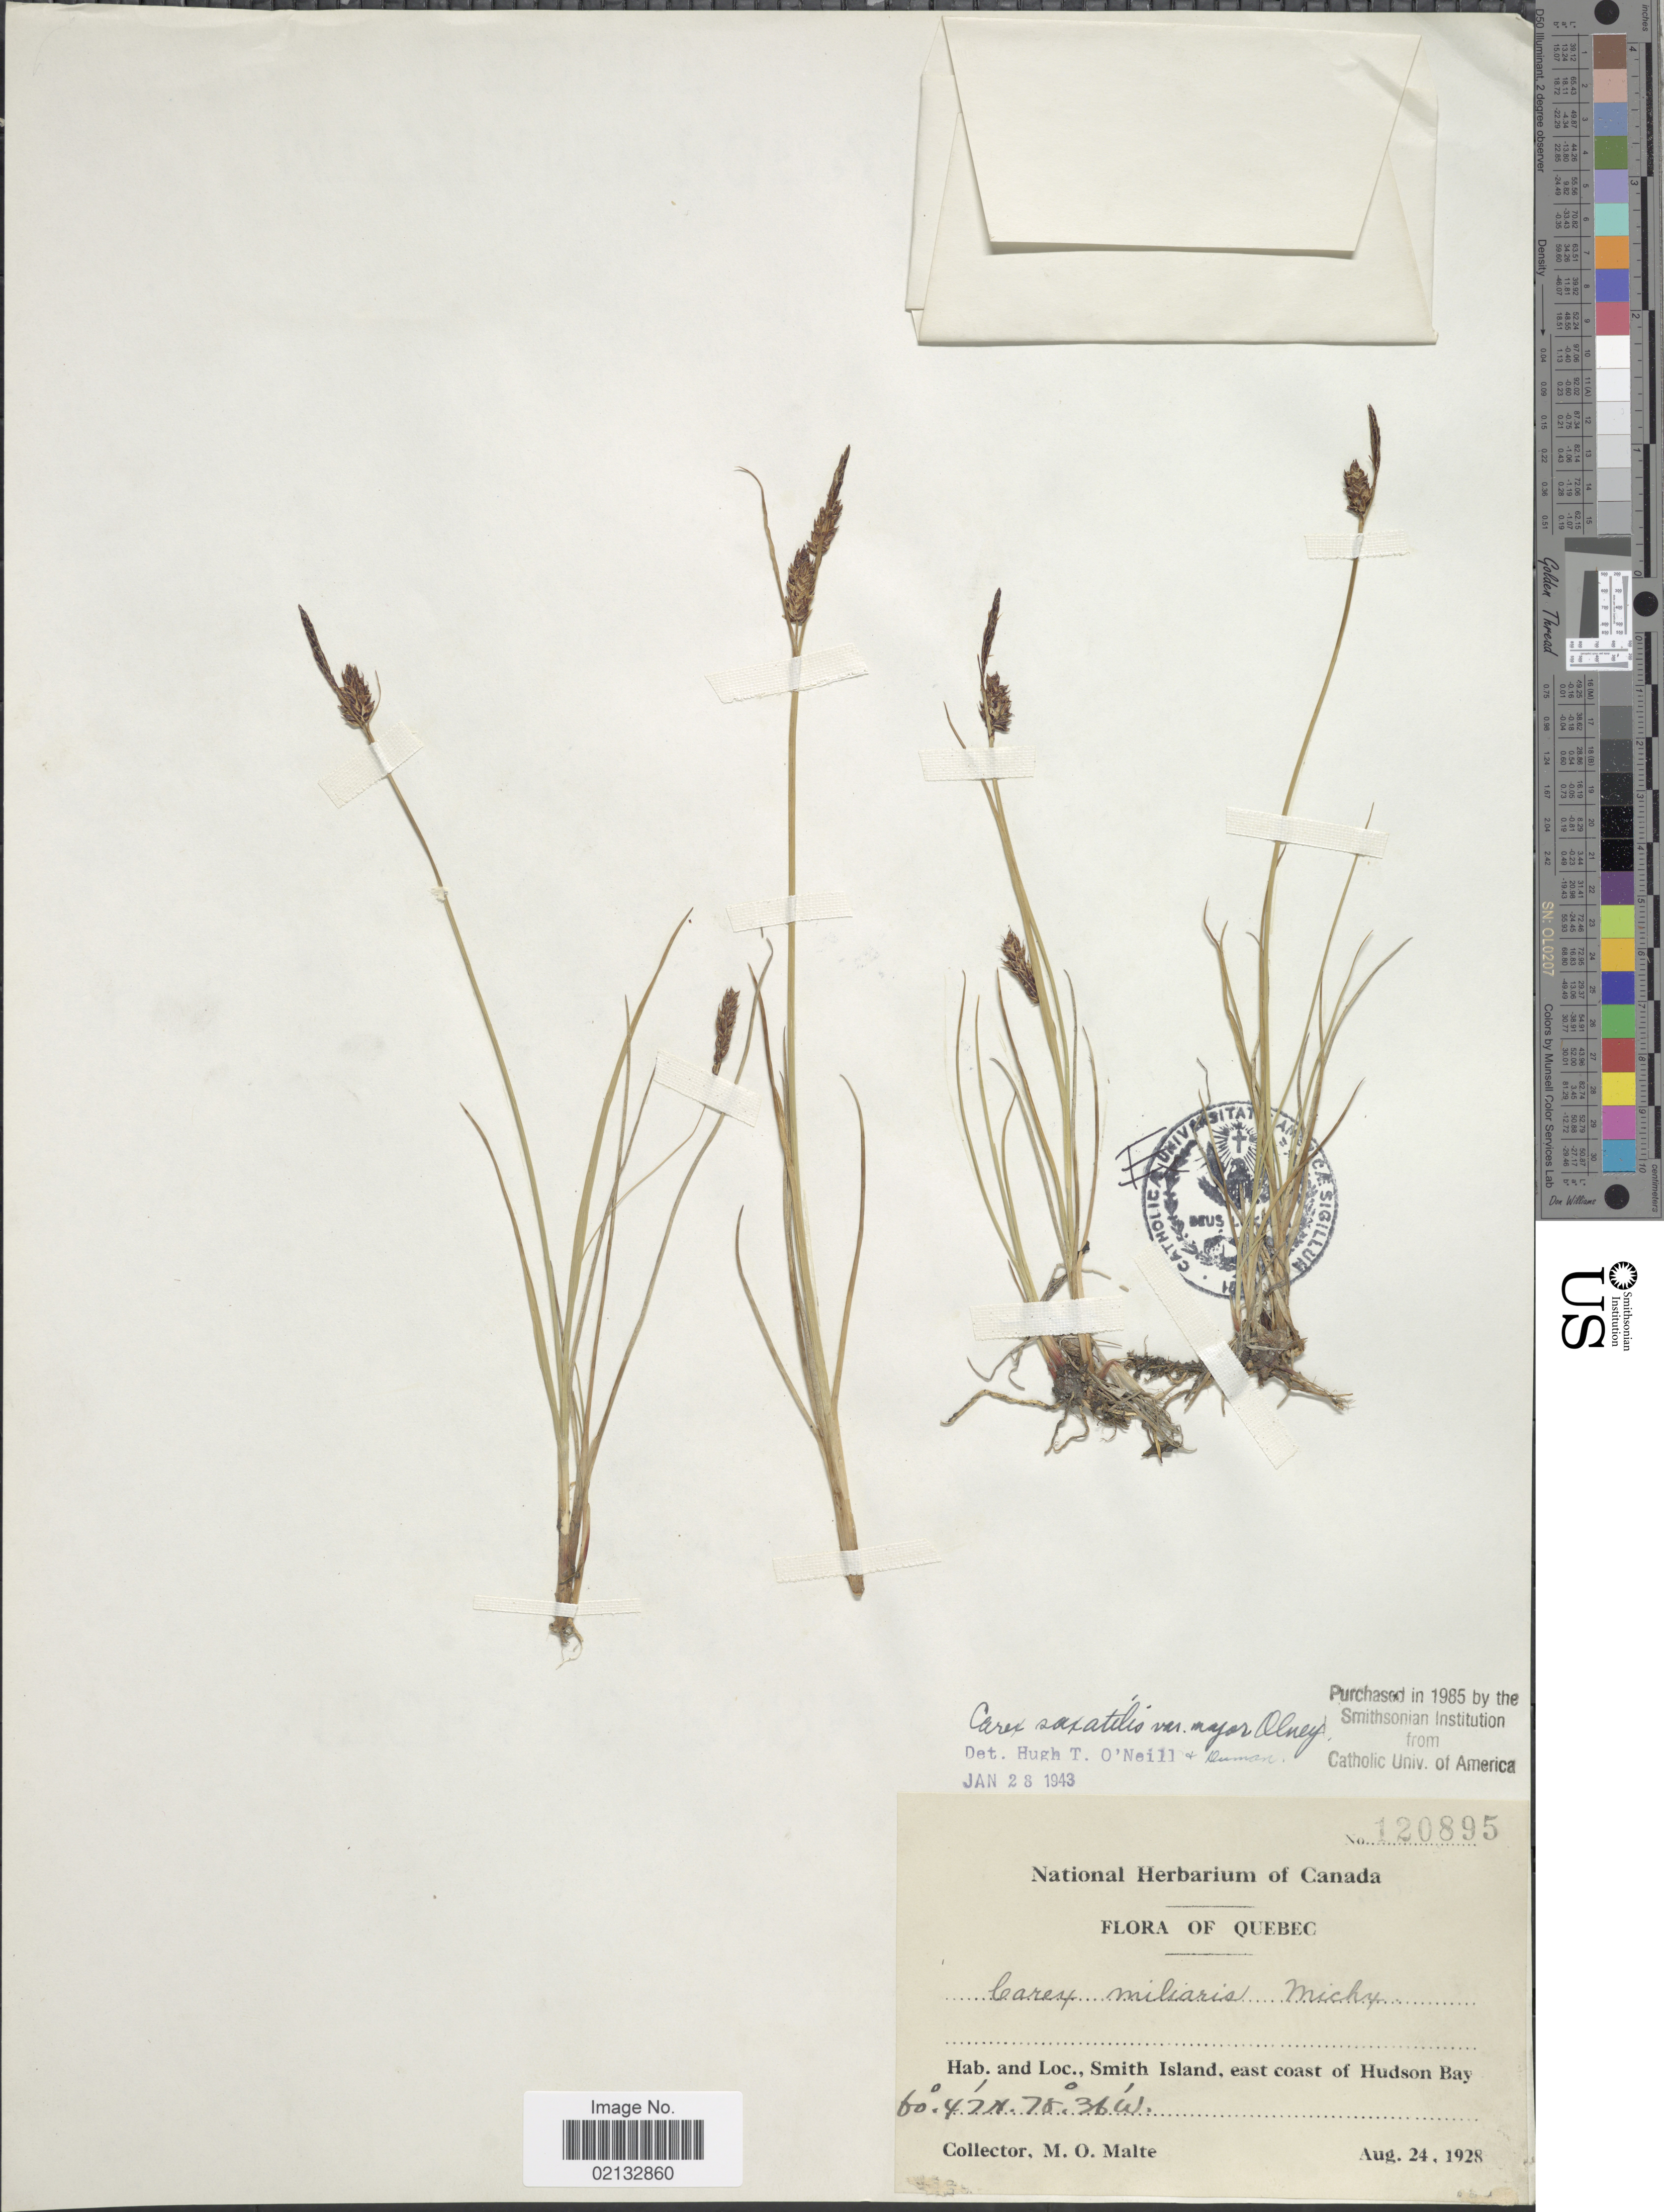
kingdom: Plantae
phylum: Tracheophyta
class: Liliopsida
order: Poales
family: Cyperaceae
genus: Carex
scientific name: Carex saxatilis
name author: L.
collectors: M. O. Malte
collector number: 120895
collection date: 1928-08-24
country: Canada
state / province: Quebec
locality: Smith Island, east coast of Hudson Bay